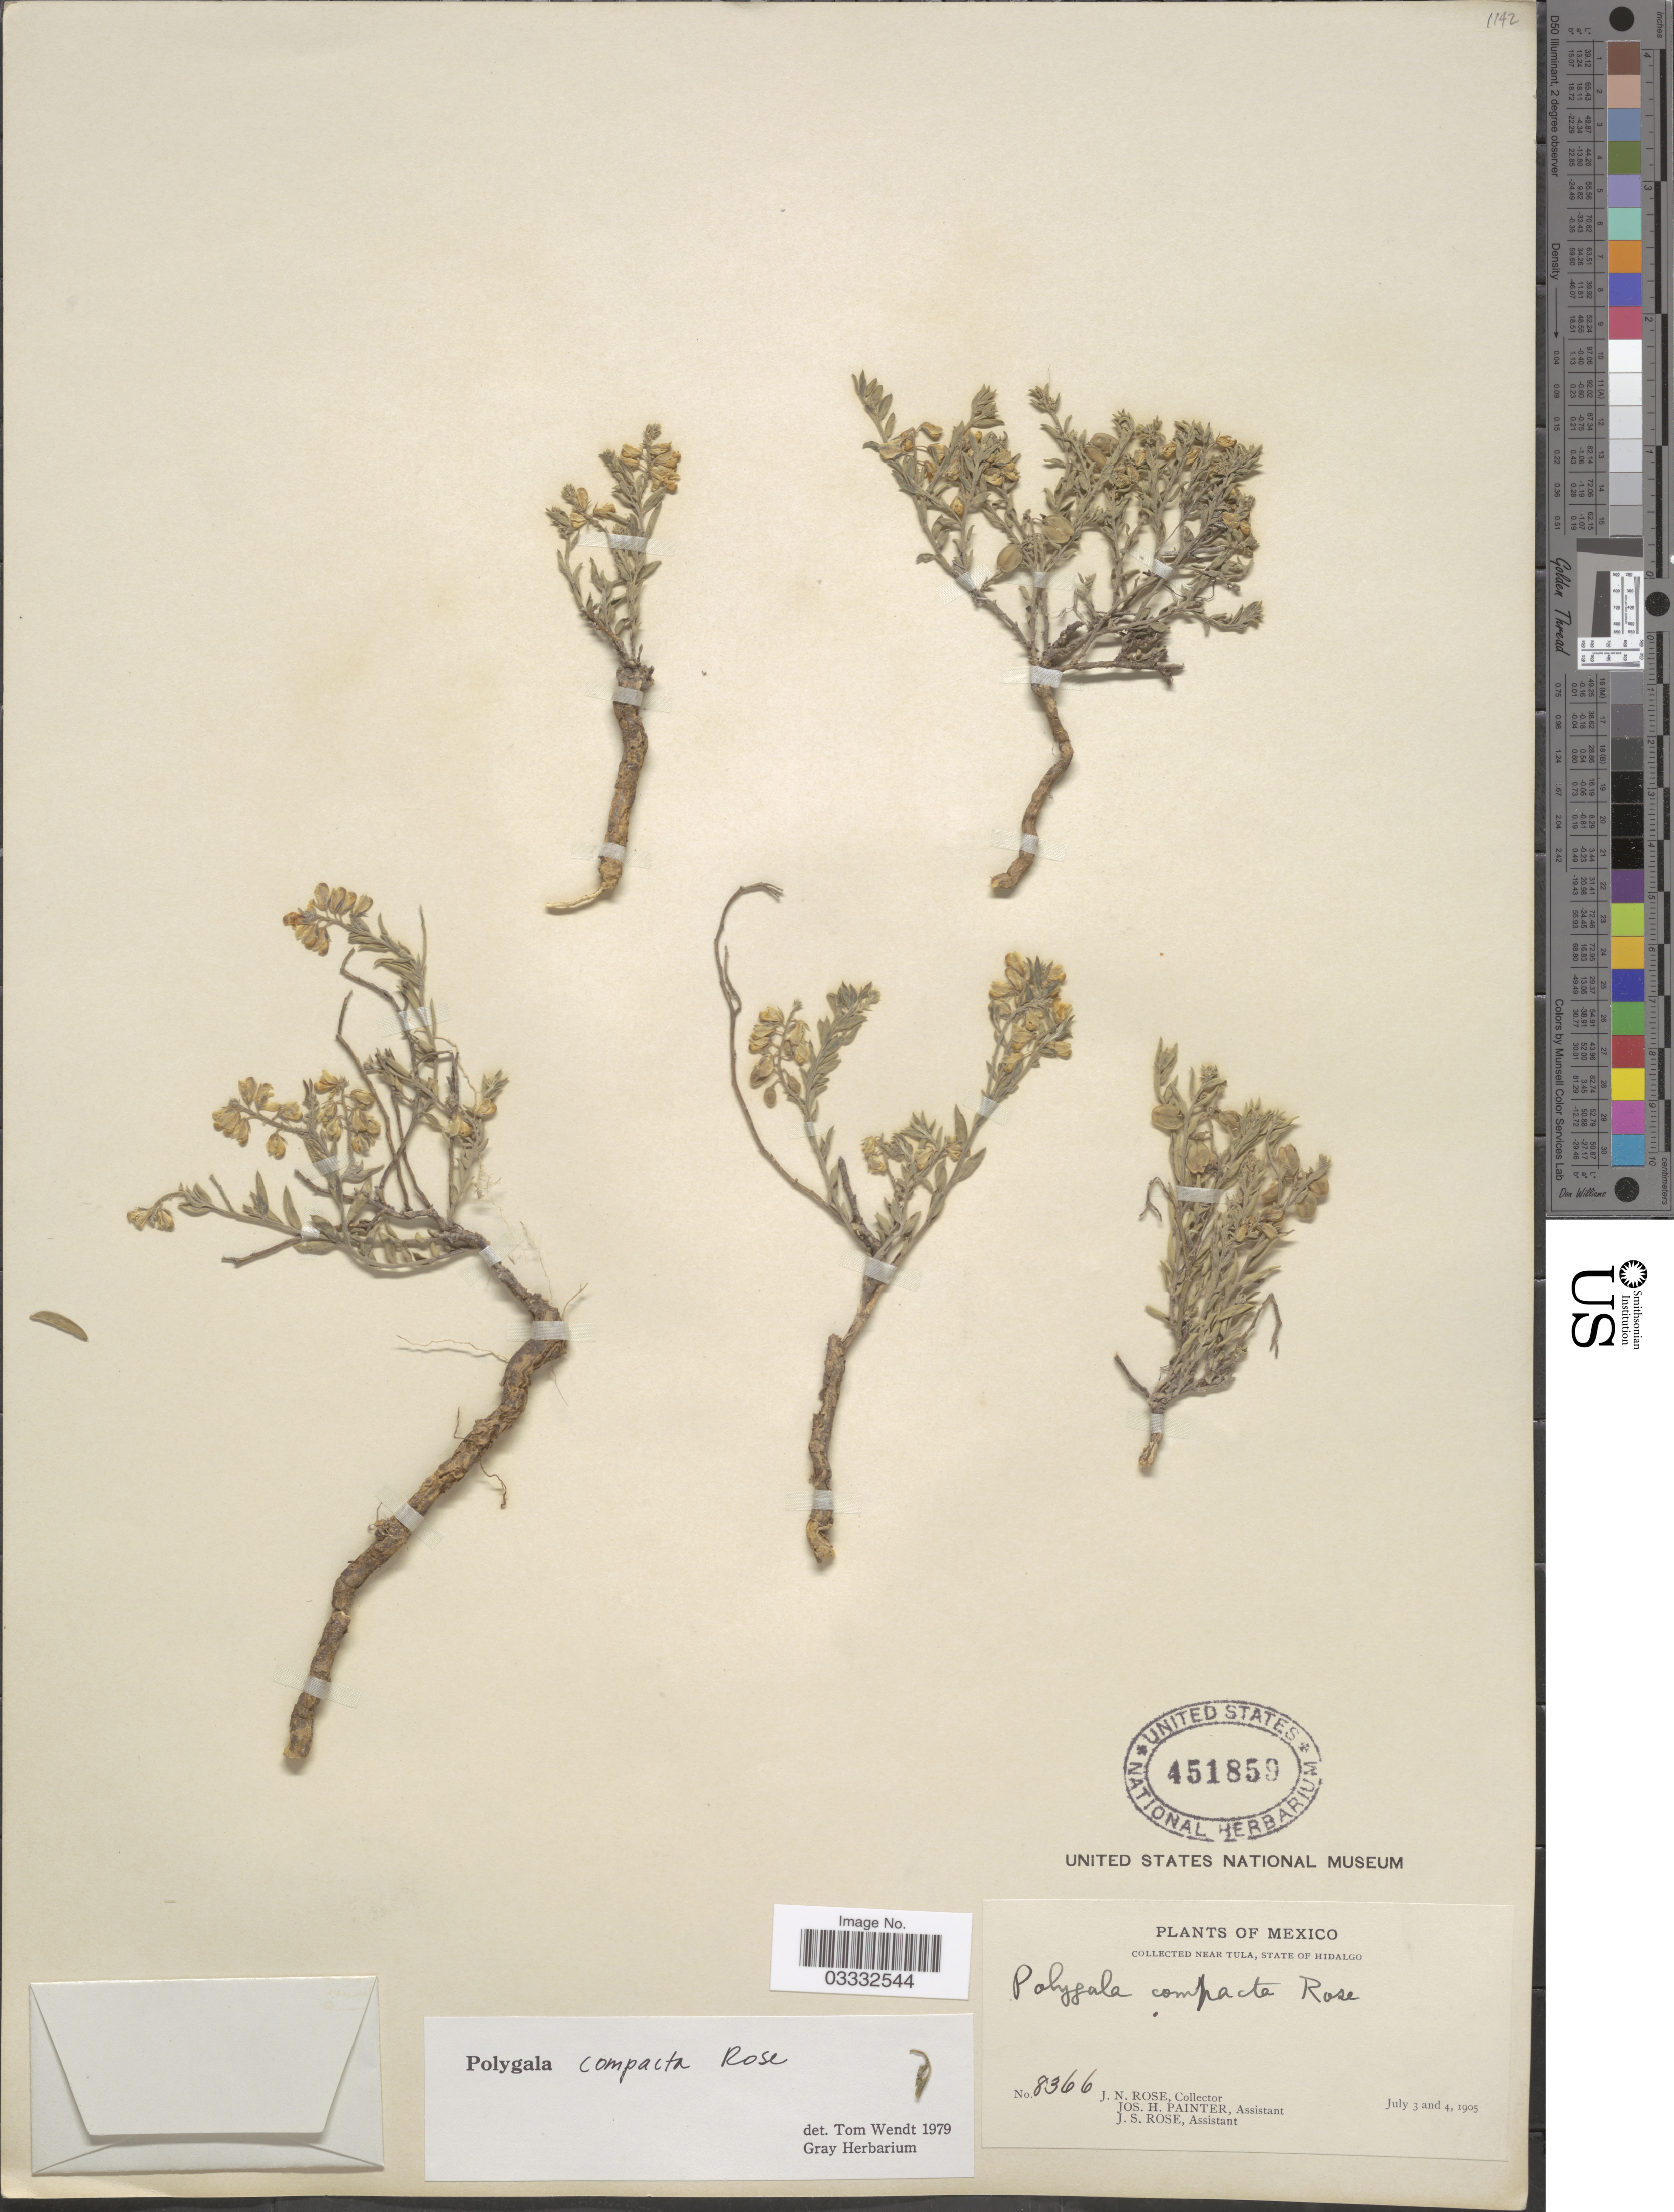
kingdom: Plantae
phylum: Tracheophyta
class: Magnoliopsida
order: Fabales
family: Polygalaceae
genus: Polygala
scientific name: Polygala compacta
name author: Rose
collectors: J. N. Rose, J. H. Painter & J. S. Rose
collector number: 8366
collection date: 1905-07-03/1905-07-04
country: Mexico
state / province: Hidalgo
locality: Near Tula.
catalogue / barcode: US 451859